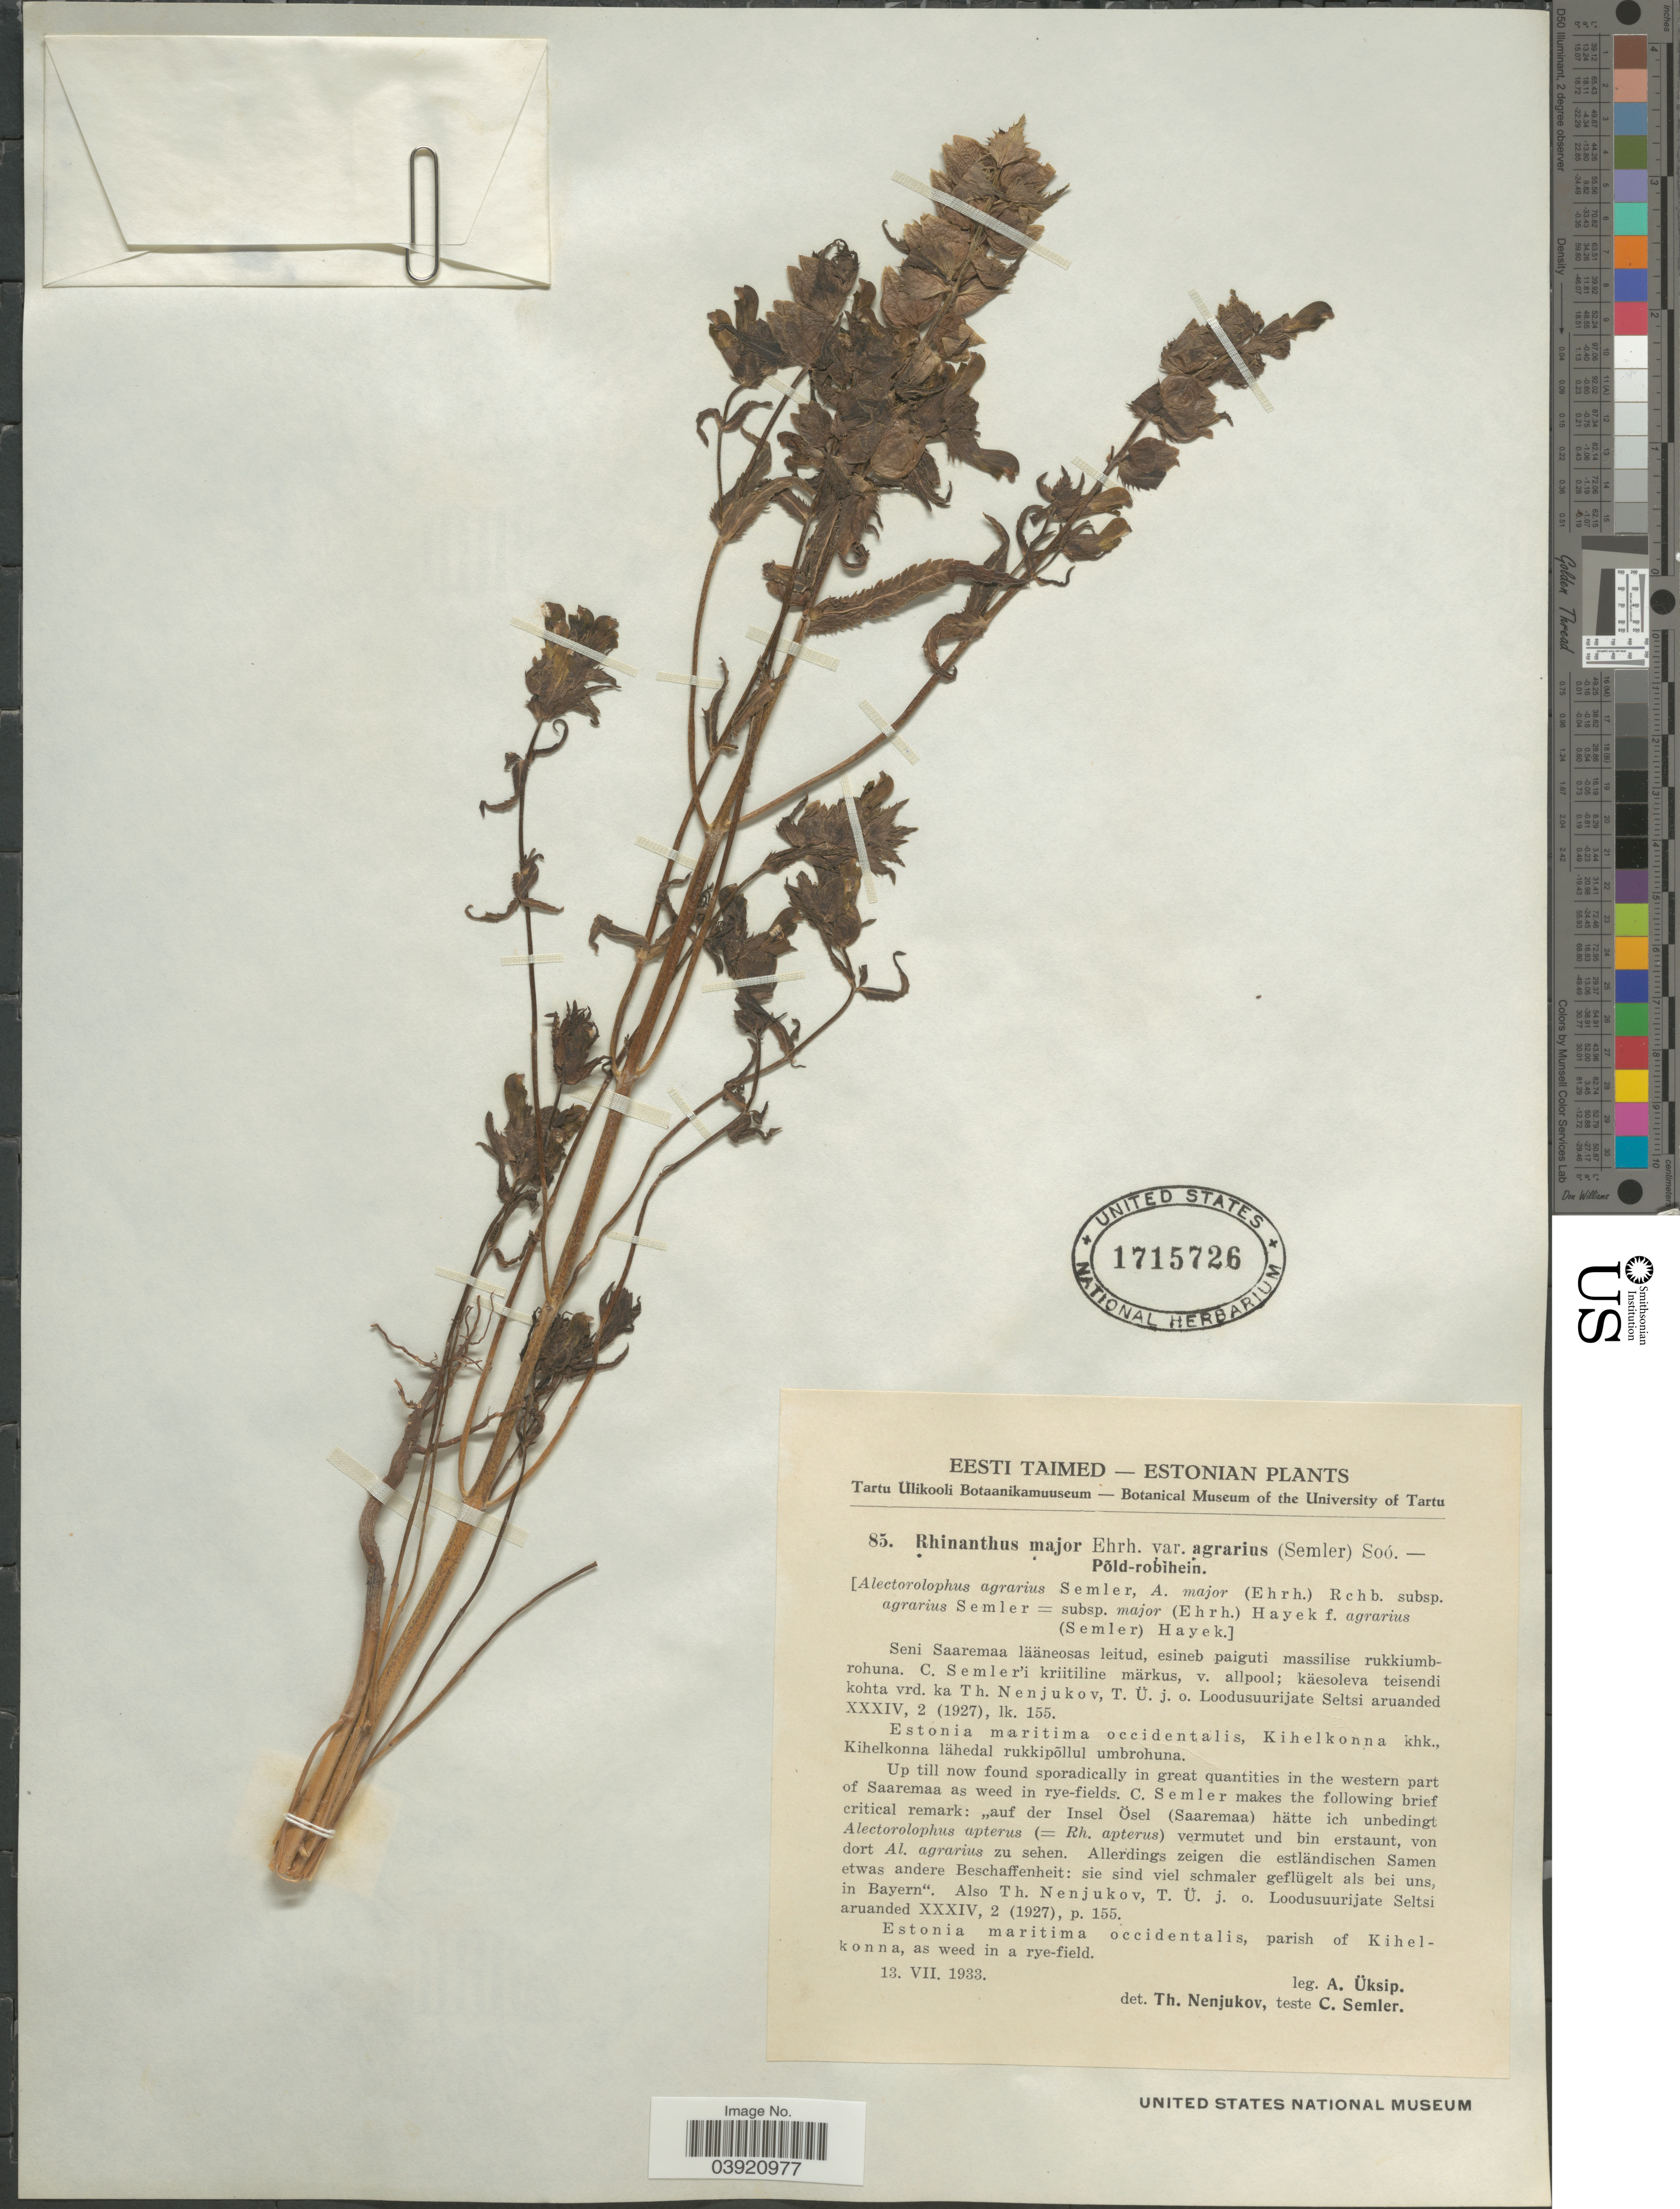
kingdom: Plantae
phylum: Tracheophyta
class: Magnoliopsida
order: Lamiales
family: Orobanchaceae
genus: Rhinanthus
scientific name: Rhinanthus major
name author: L.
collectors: A. Üksip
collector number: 85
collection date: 1933-07-13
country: Estonia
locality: Estonia maritima occidentalis, parish of Kihelkonna, as weed in a rye-field.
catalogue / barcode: US 1715726